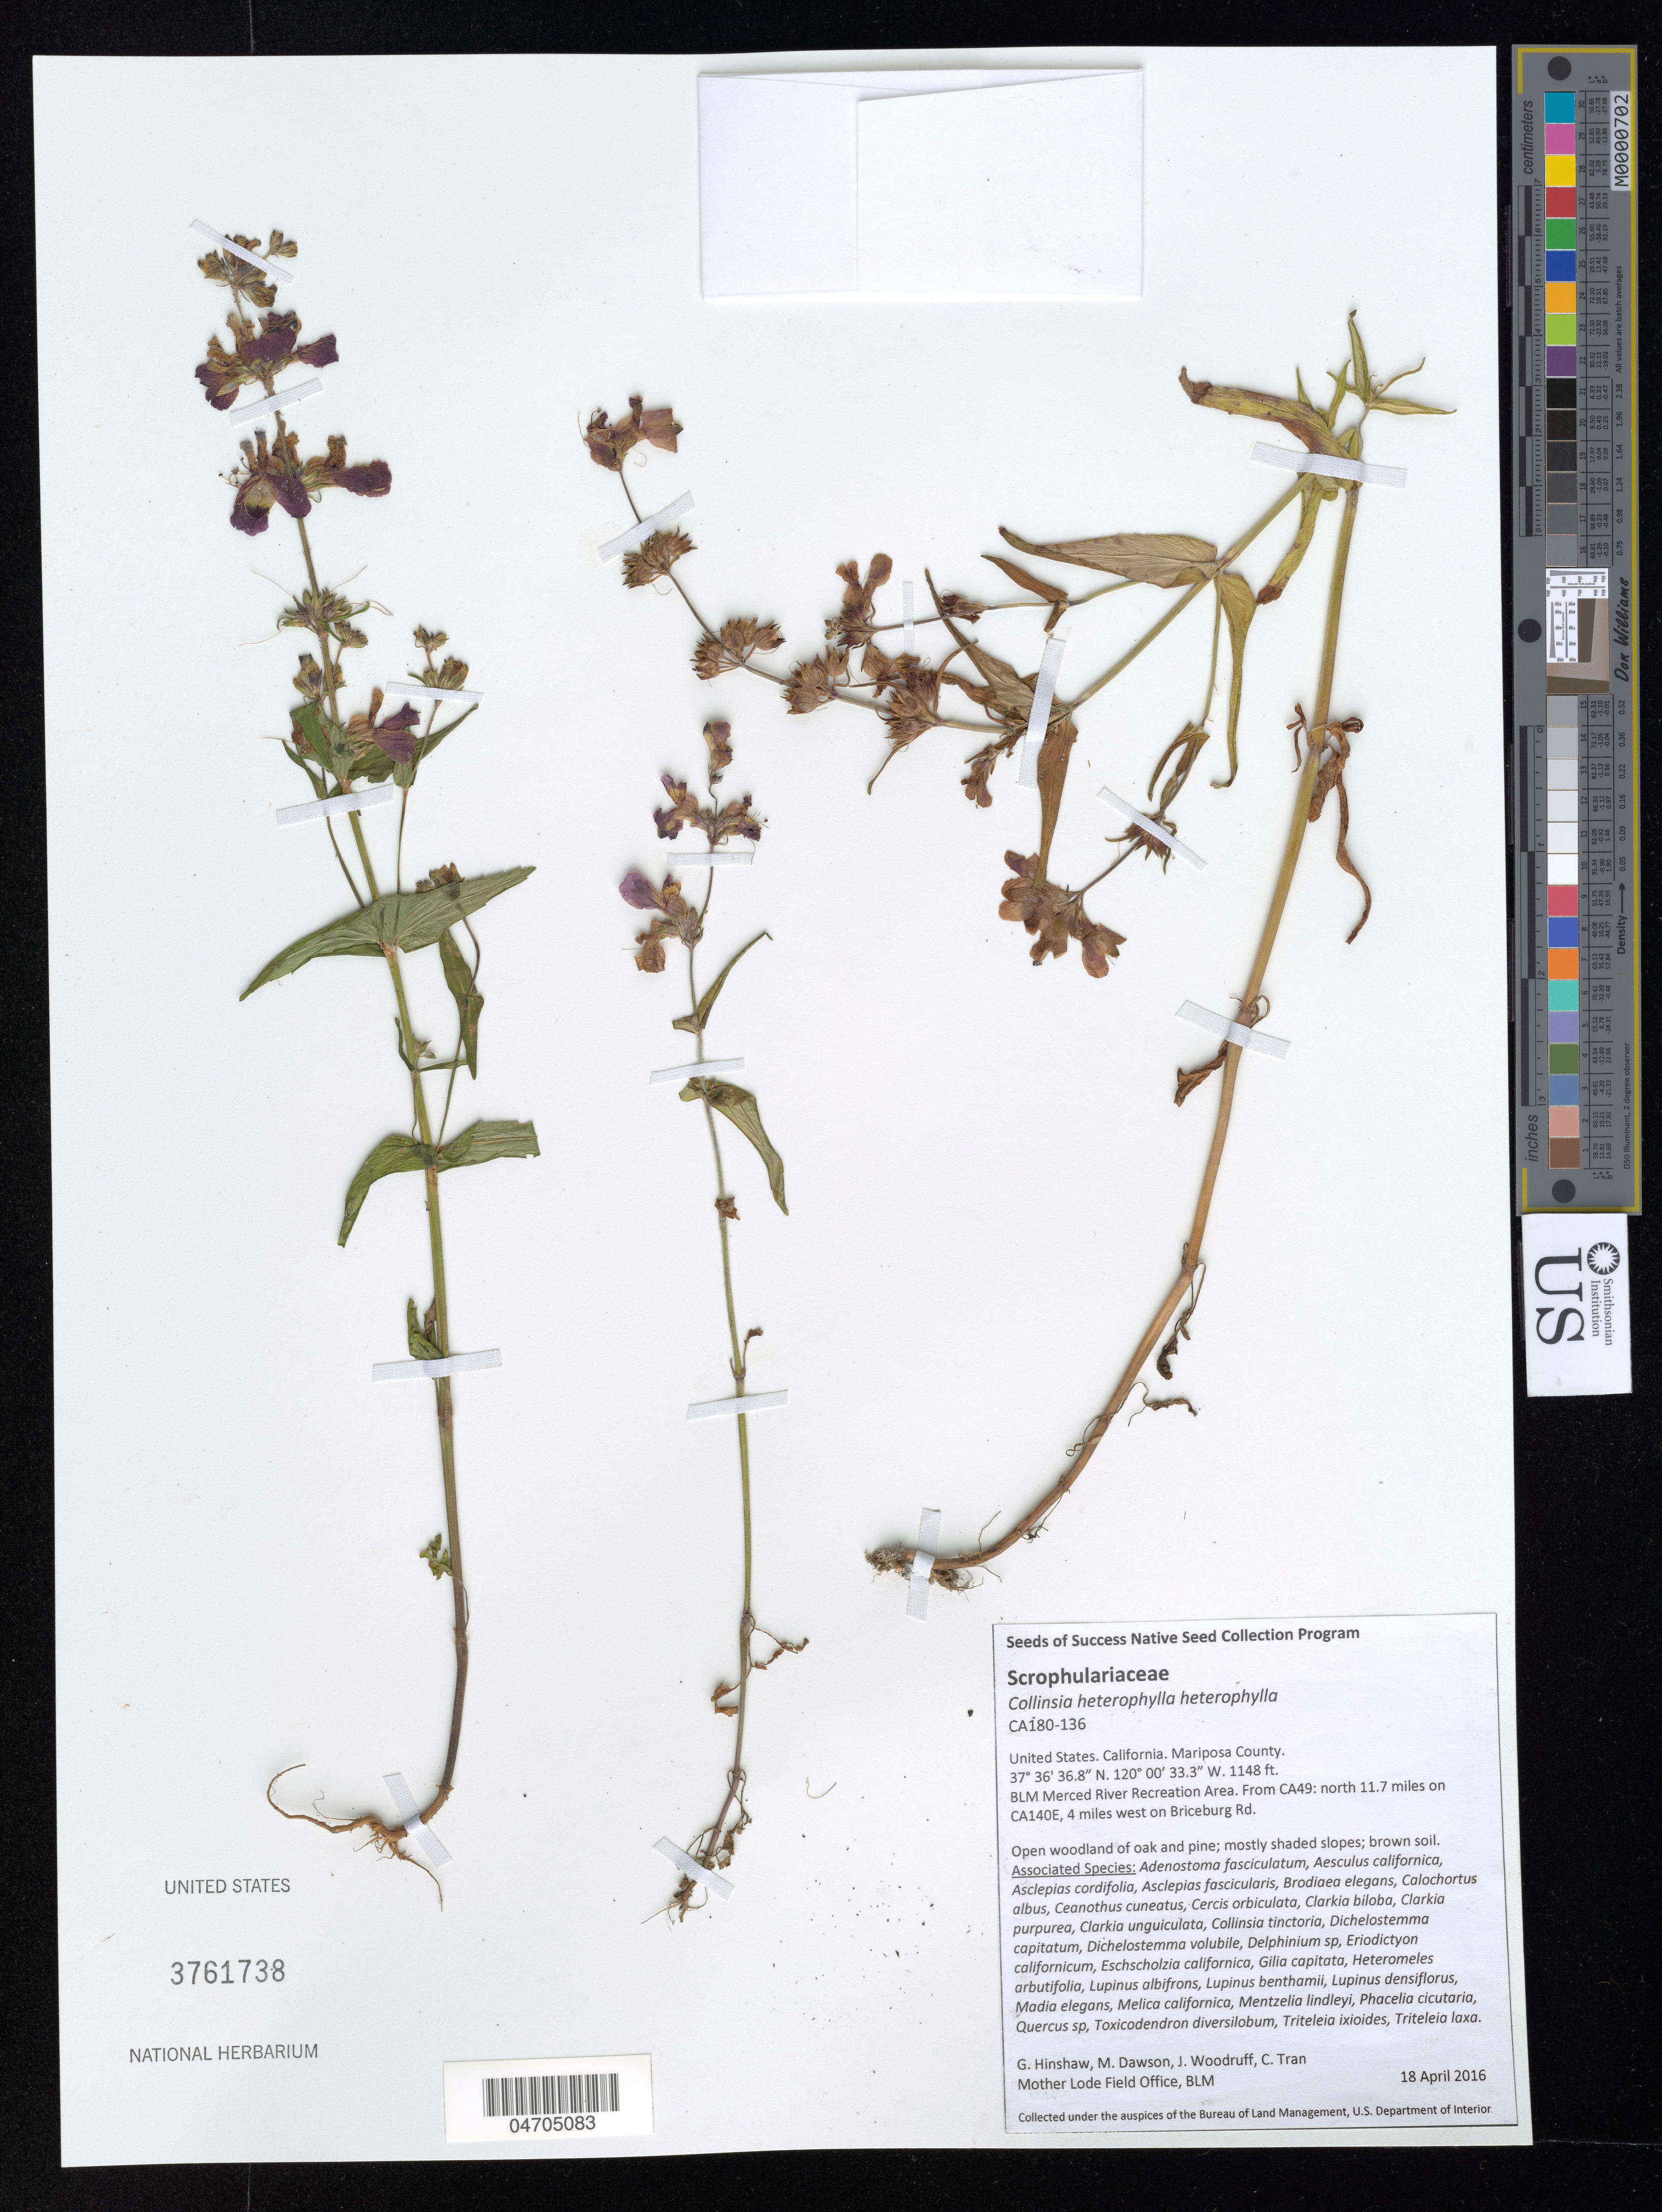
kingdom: Plantae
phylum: Tracheophyta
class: Magnoliopsida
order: Lamiales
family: Plantaginaceae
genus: Collinsia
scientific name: Collinsia heterophylla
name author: Buist ex Graham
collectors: G. Hinshaw, M. Dawson, J. Woodruff & C. Tran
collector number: CA180-136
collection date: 2016-04-18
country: United States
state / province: California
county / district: Mariposa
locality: Mariposa County. BLM Merced River Recreation Area. From CA49: north 11.7 miles on CA140E, 4 miles west on Briceburg Rd.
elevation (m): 350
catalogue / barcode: US 3761738